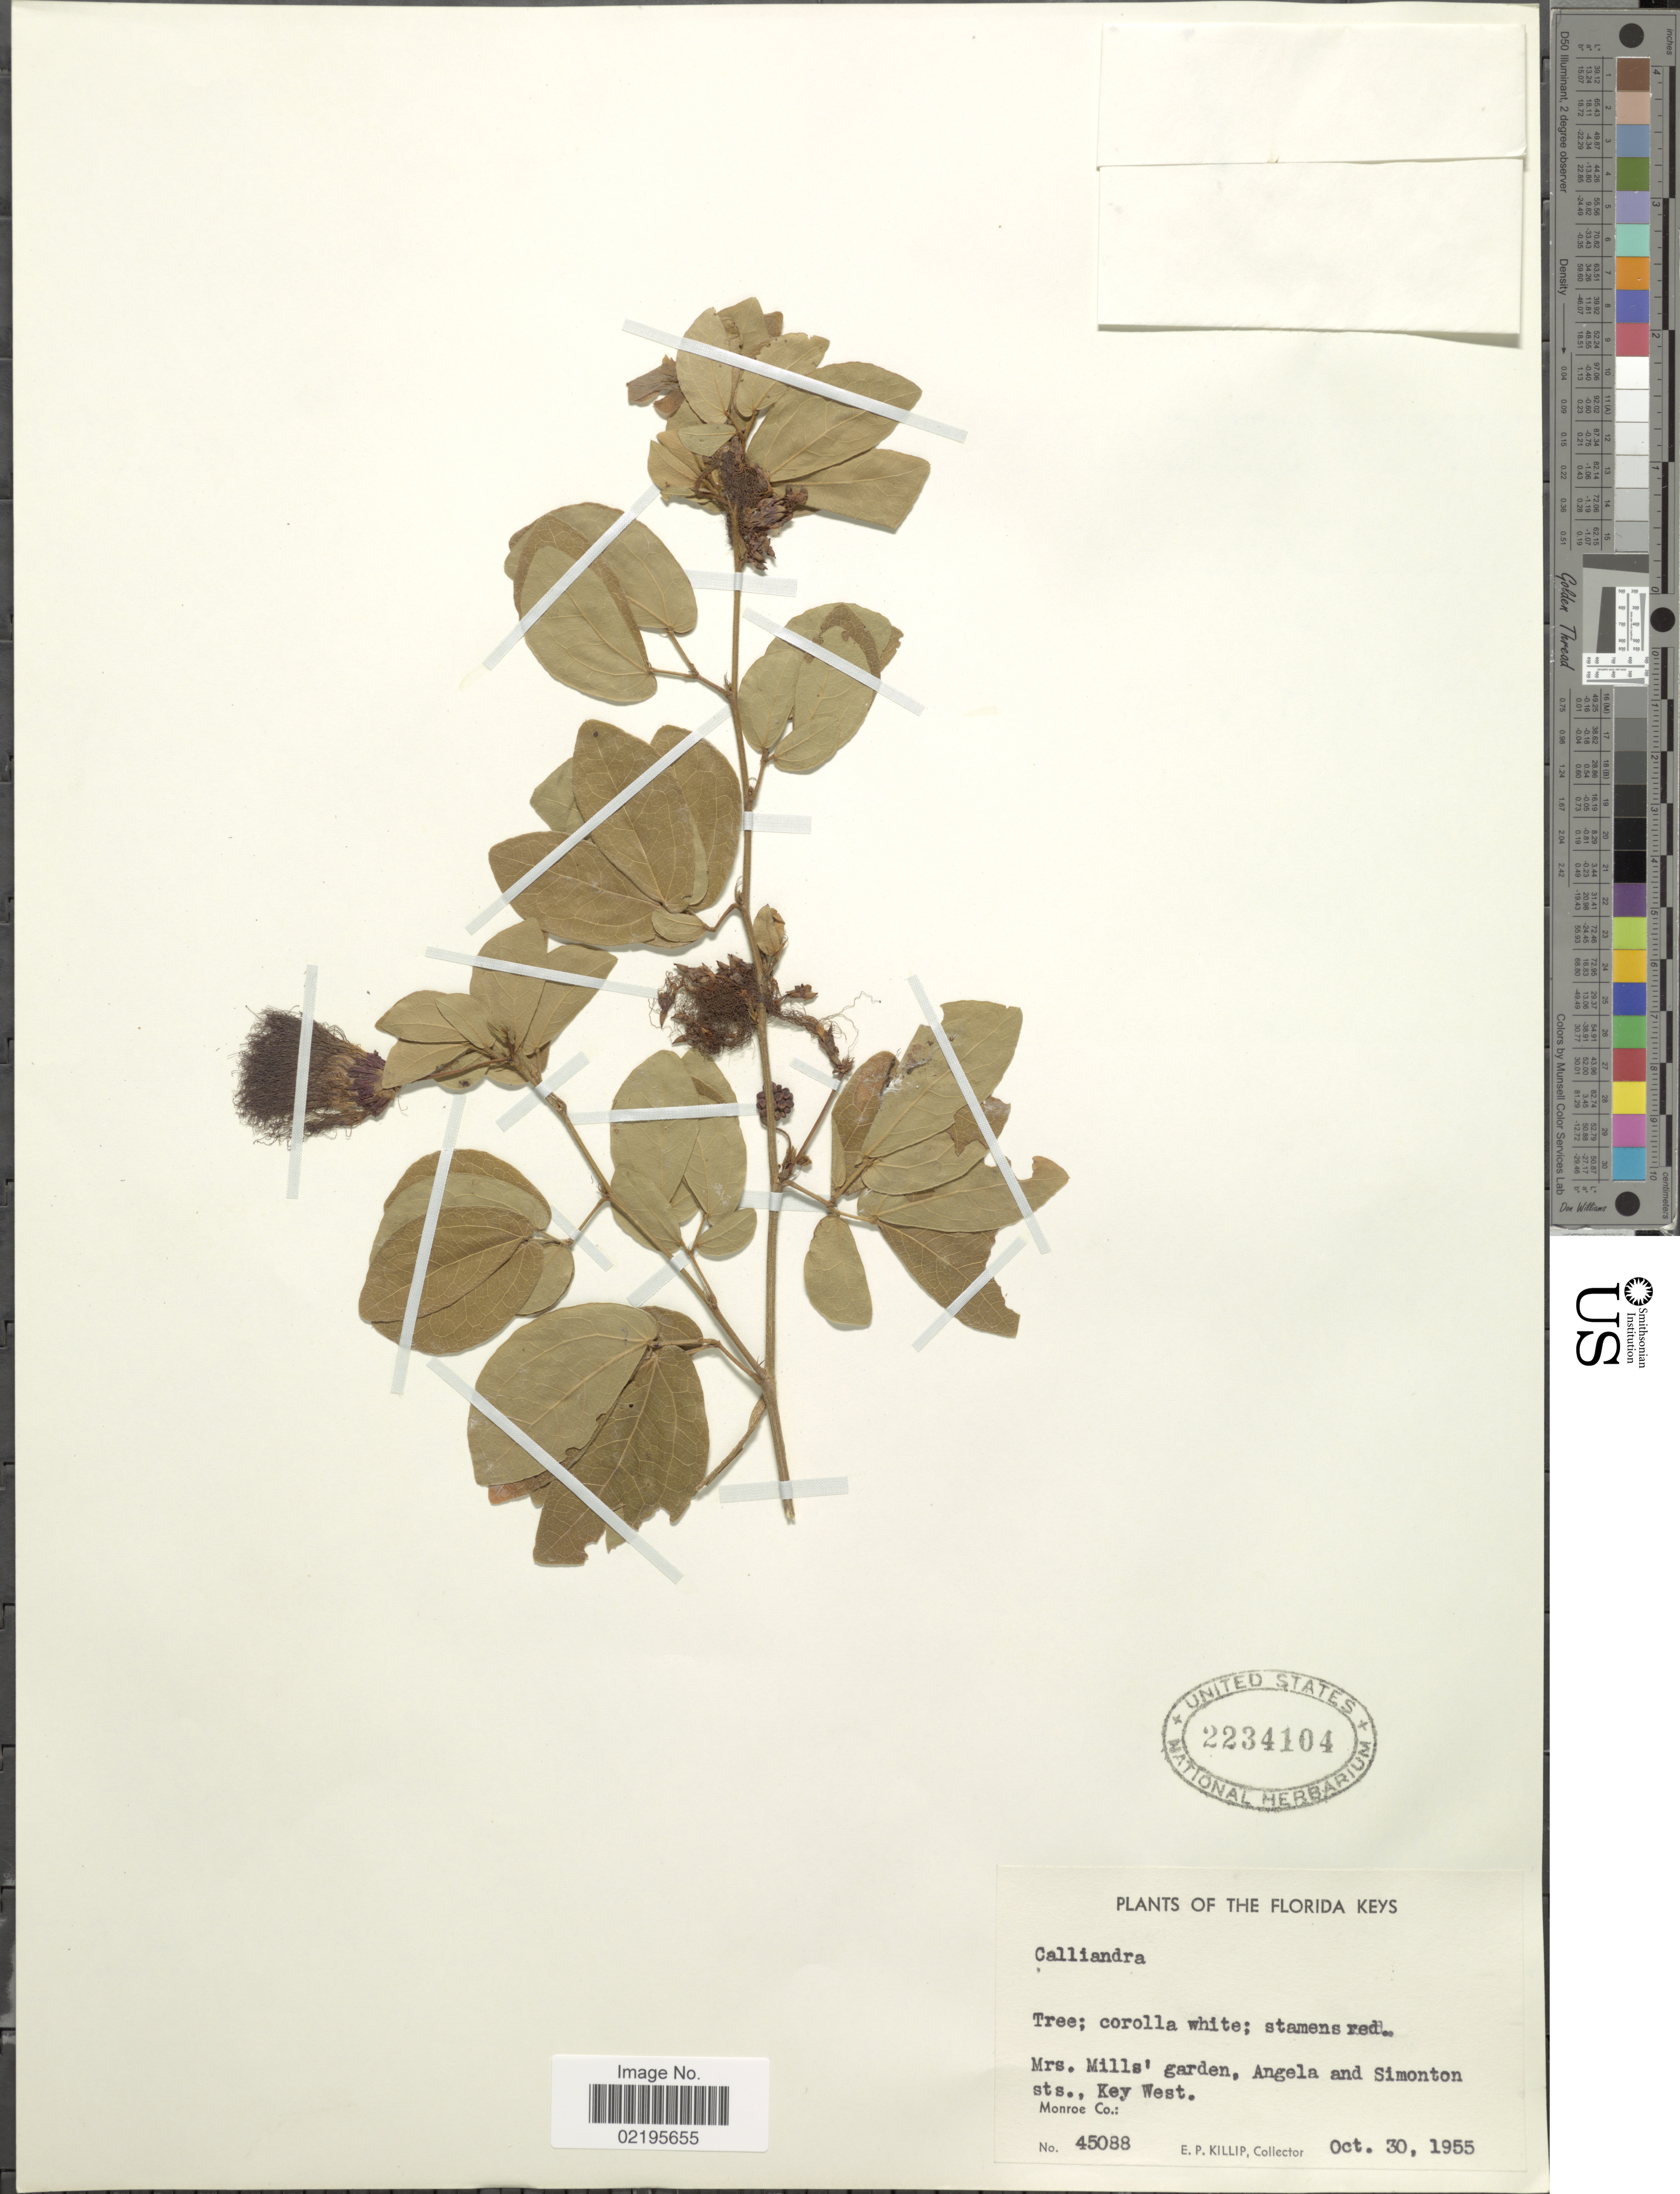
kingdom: Plantae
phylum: Tracheophyta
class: Magnoliopsida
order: Fabales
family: Fabaceae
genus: Calliandra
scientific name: Calliandra sp.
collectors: E. P. Killip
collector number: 45088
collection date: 1955-10-30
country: United States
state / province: Florida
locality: Florida Keys, Mrs. Mills garden, Angela and Simonton sts., Key West, Monroe Co.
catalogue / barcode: US 2234104